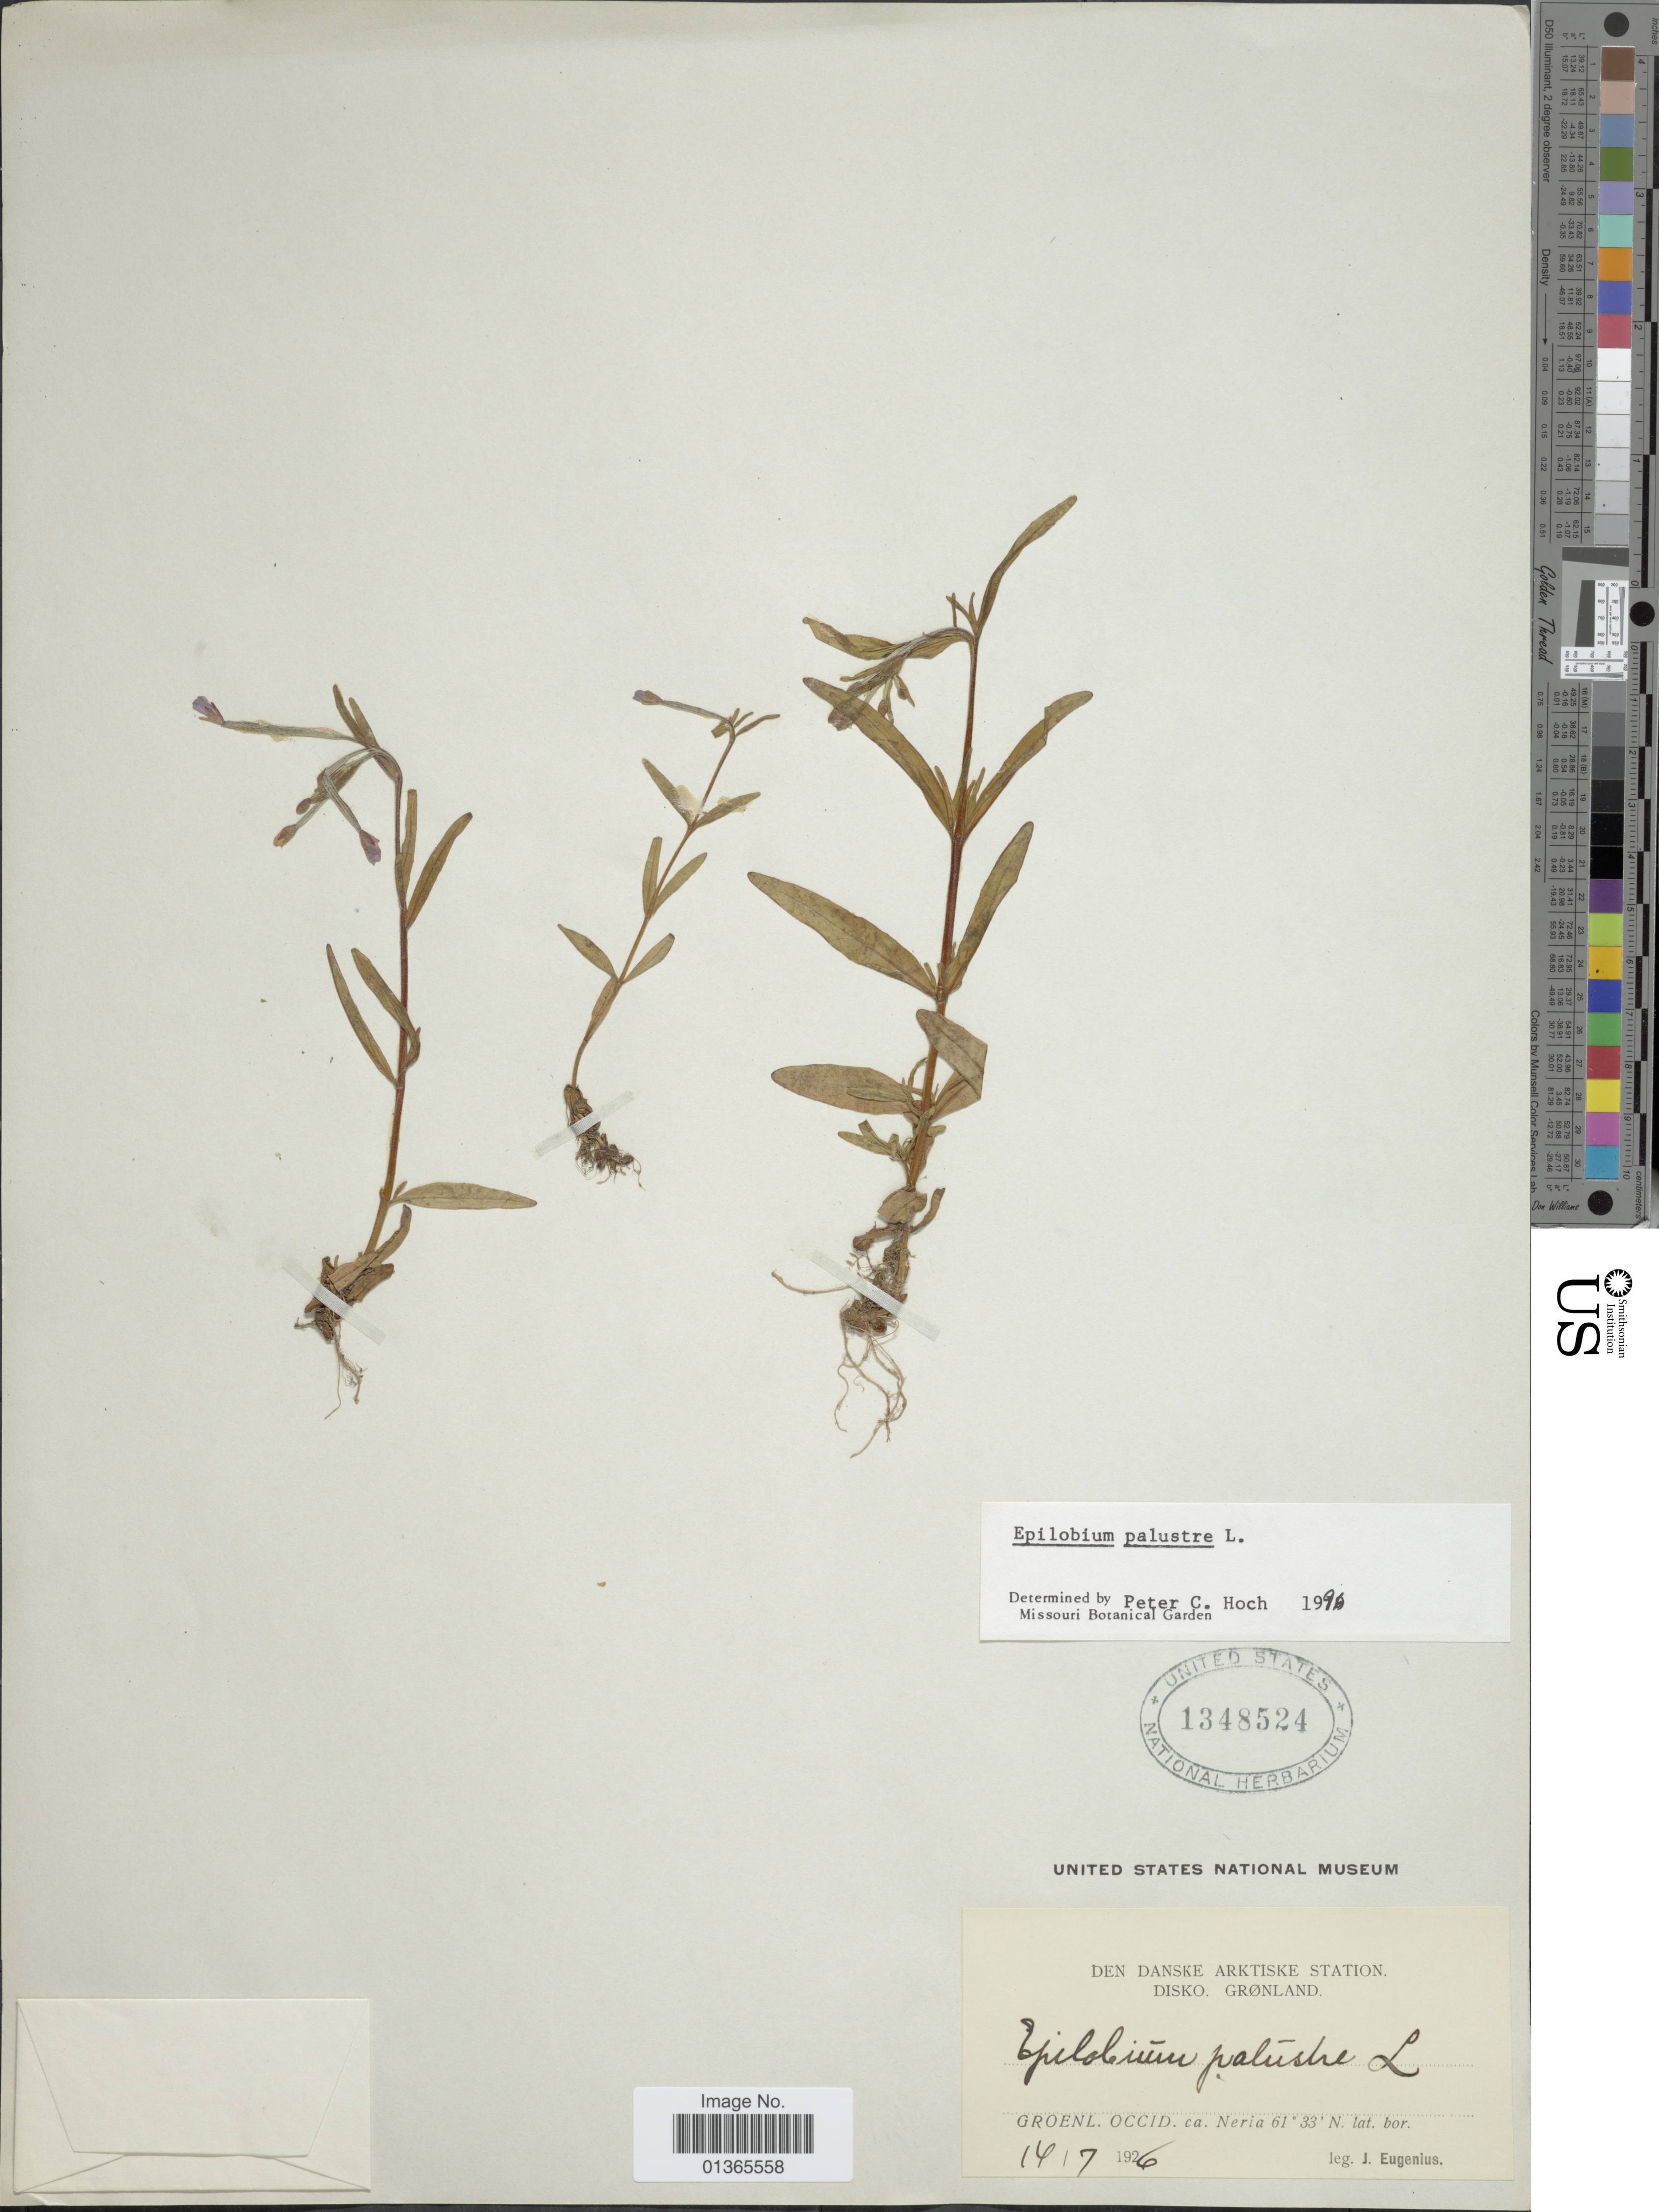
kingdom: Plantae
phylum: Tracheophyta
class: Magnoliopsida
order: Myrtales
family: Onagraceae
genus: Epilobium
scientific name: Epilobium palustre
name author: L.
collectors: J. Eugenius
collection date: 1926-07-14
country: Greenland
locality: Den danske arktiske station, Disko. Groenl. Occid. ca. Neria.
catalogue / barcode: US 1348524